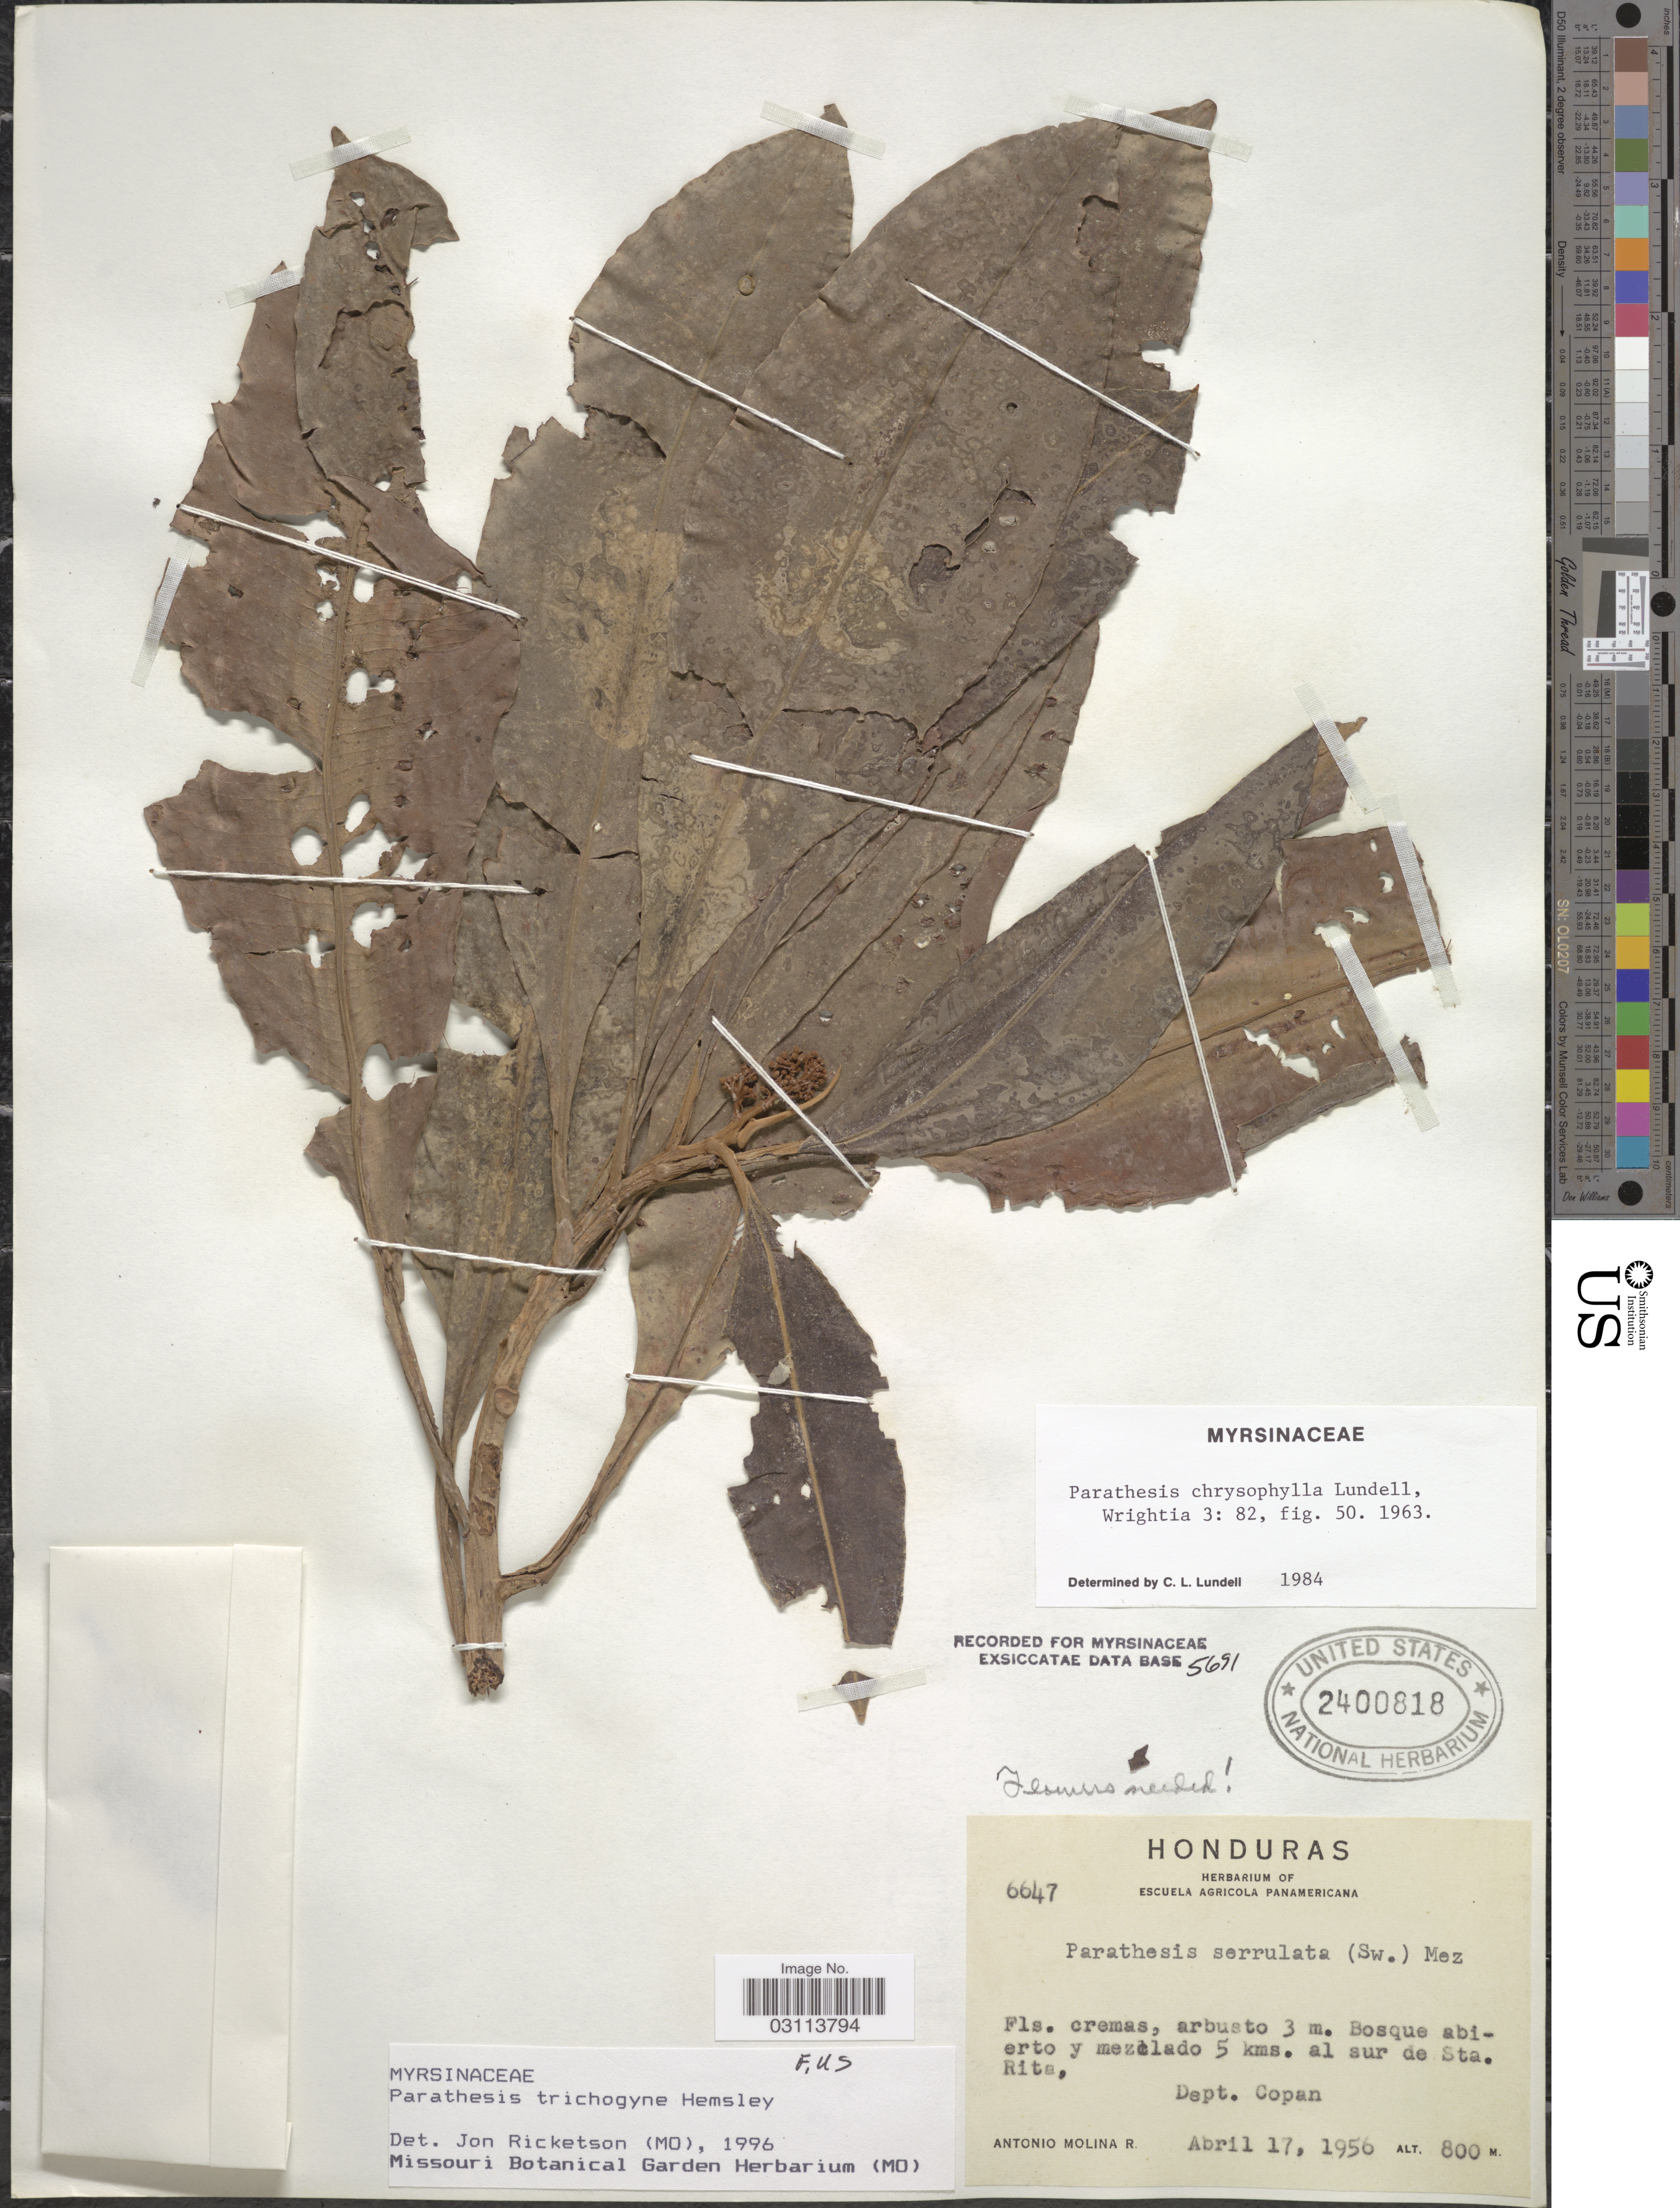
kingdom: Plantae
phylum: Tracheophyta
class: Magnoliopsida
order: Ericales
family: Primulaceae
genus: Parathesis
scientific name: Parathesis trichogyne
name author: Hemsl.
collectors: A. Molina R.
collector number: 6647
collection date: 1956-04-17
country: Honduras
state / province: Copán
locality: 5 kms. al sur de Sta. Rita, Dept. Copan.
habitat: Bosque abierto y mezclado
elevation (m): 800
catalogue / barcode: US 2400818